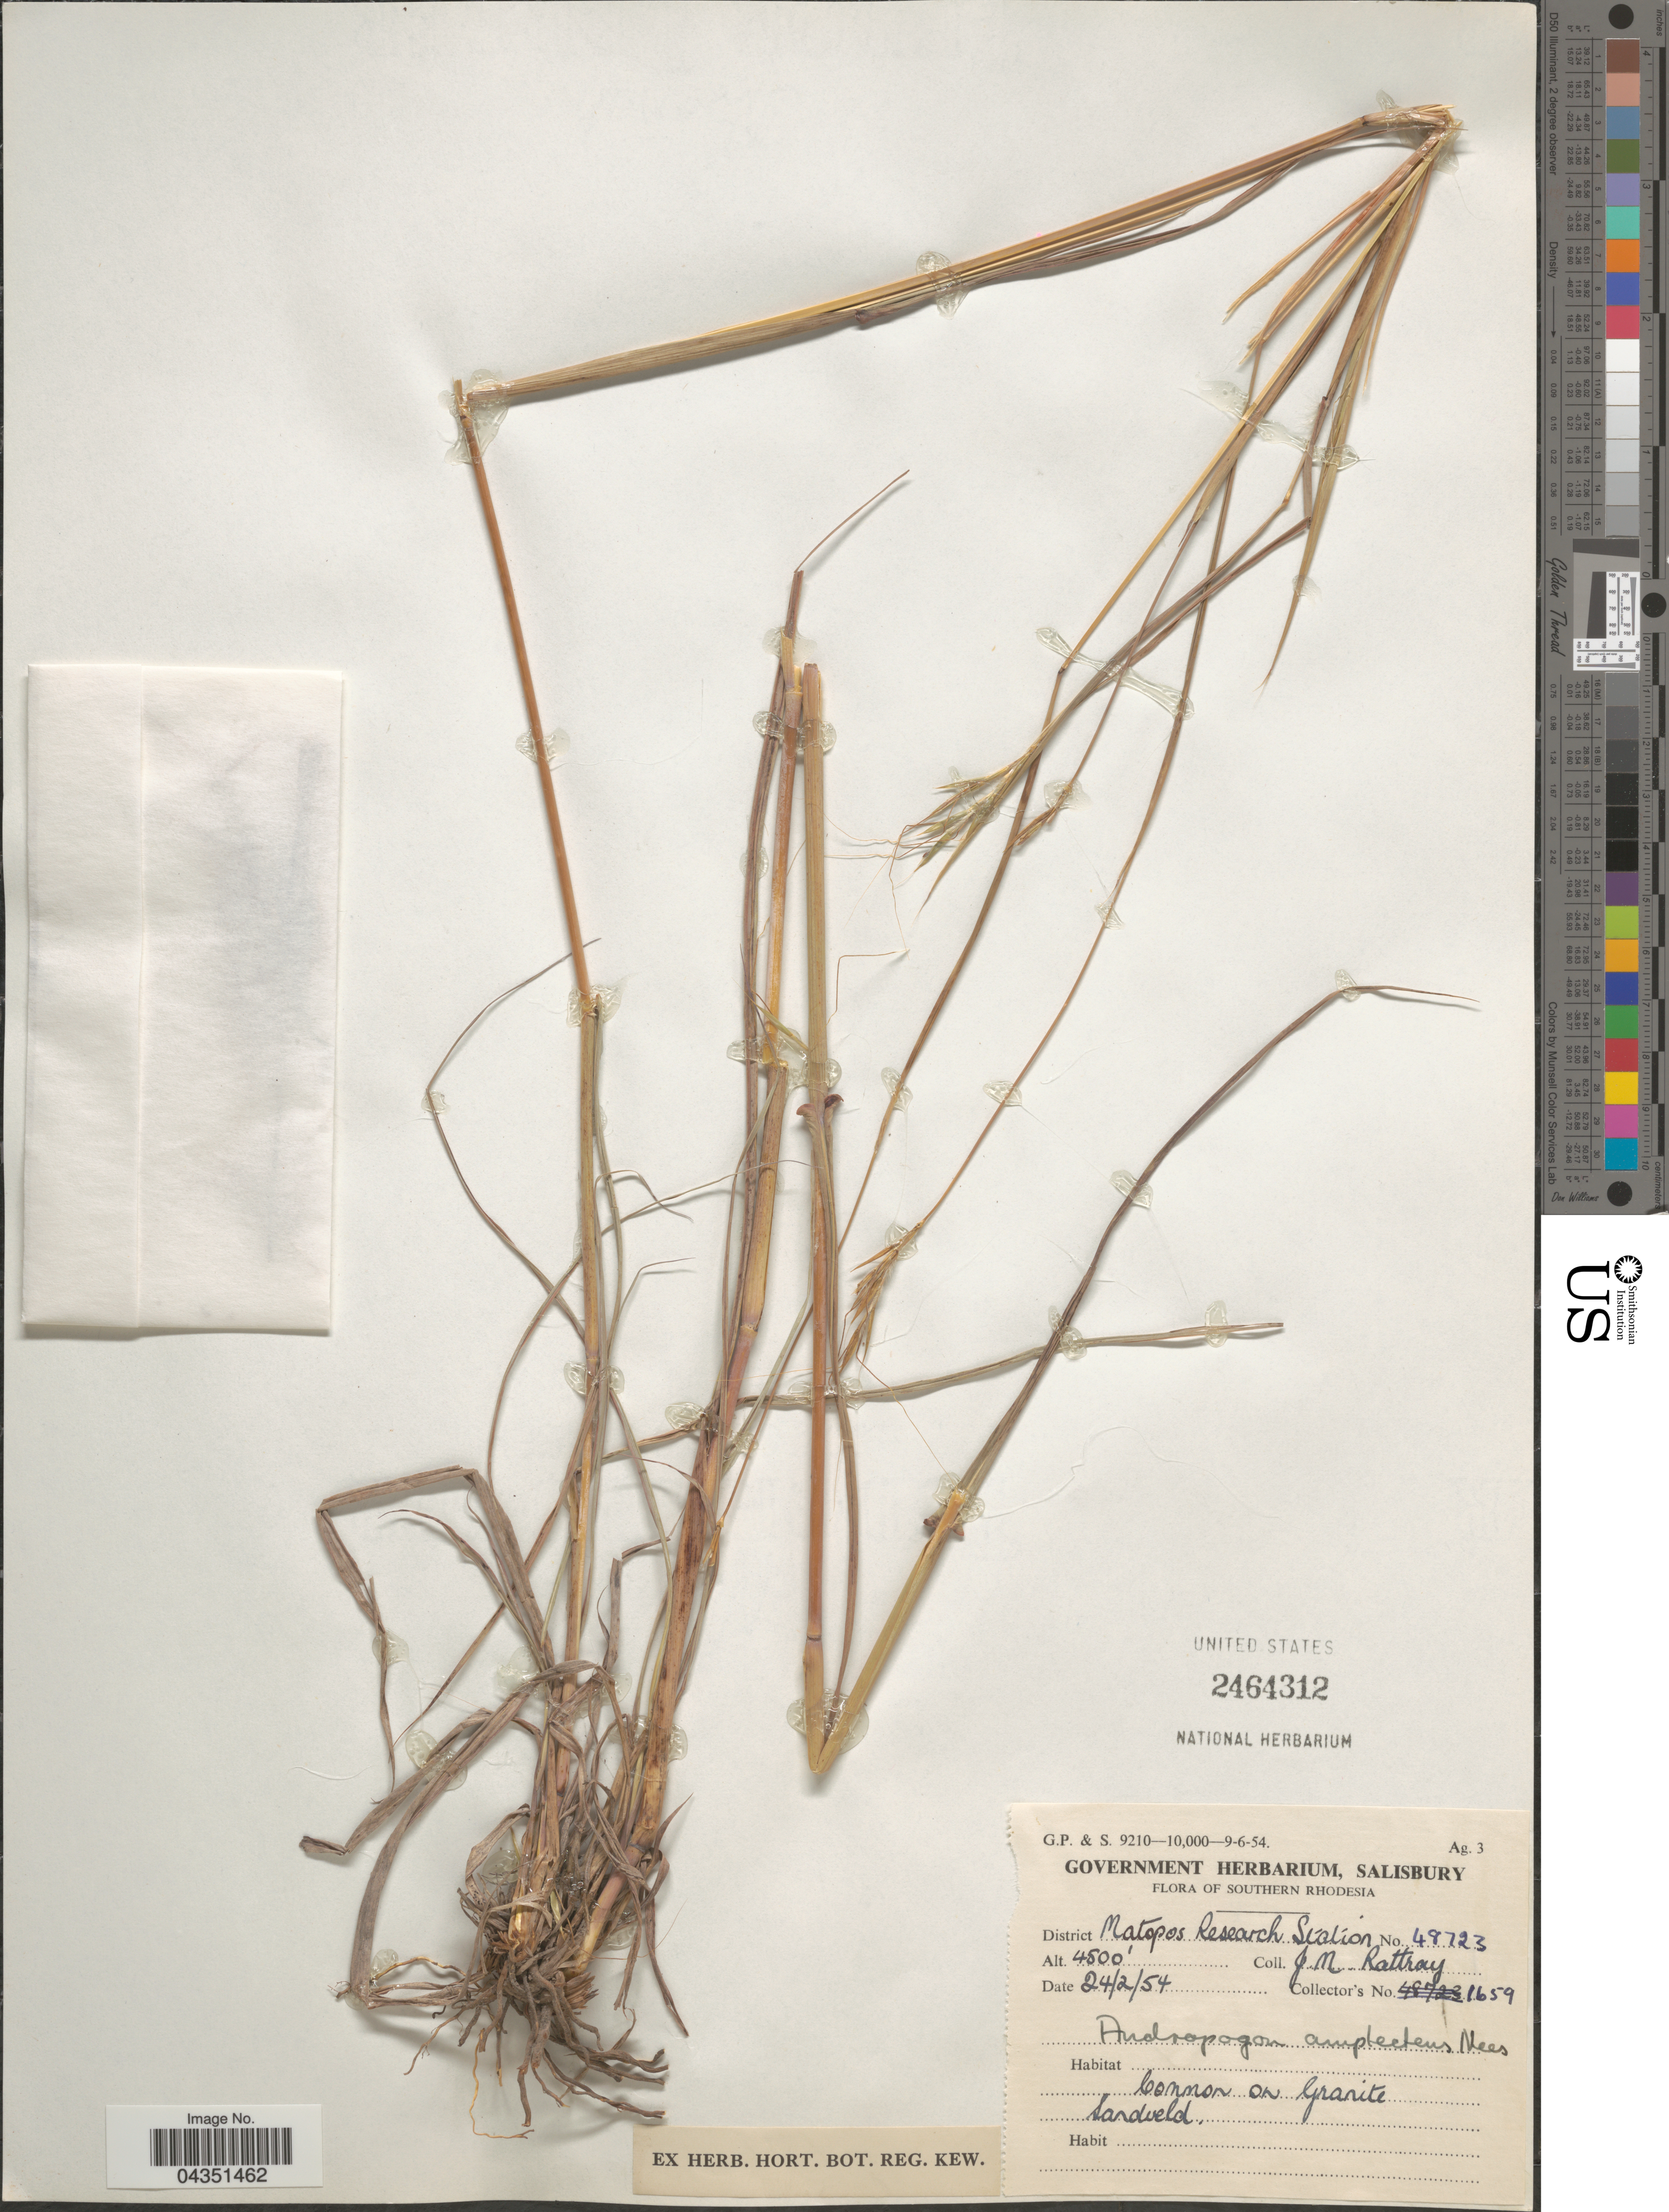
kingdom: Plantae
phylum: Tracheophyta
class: Liliopsida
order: Poales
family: Poaceae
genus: Diheteropogon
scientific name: Diheteropogon amplectens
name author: (Nees) Clayton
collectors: J. Rattray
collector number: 48723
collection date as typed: Transcribed d/m/y: 24/2/54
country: Zimbabwe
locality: Southern Rhodesia. District Matopos Research Station.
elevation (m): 1372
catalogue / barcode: US 2464312